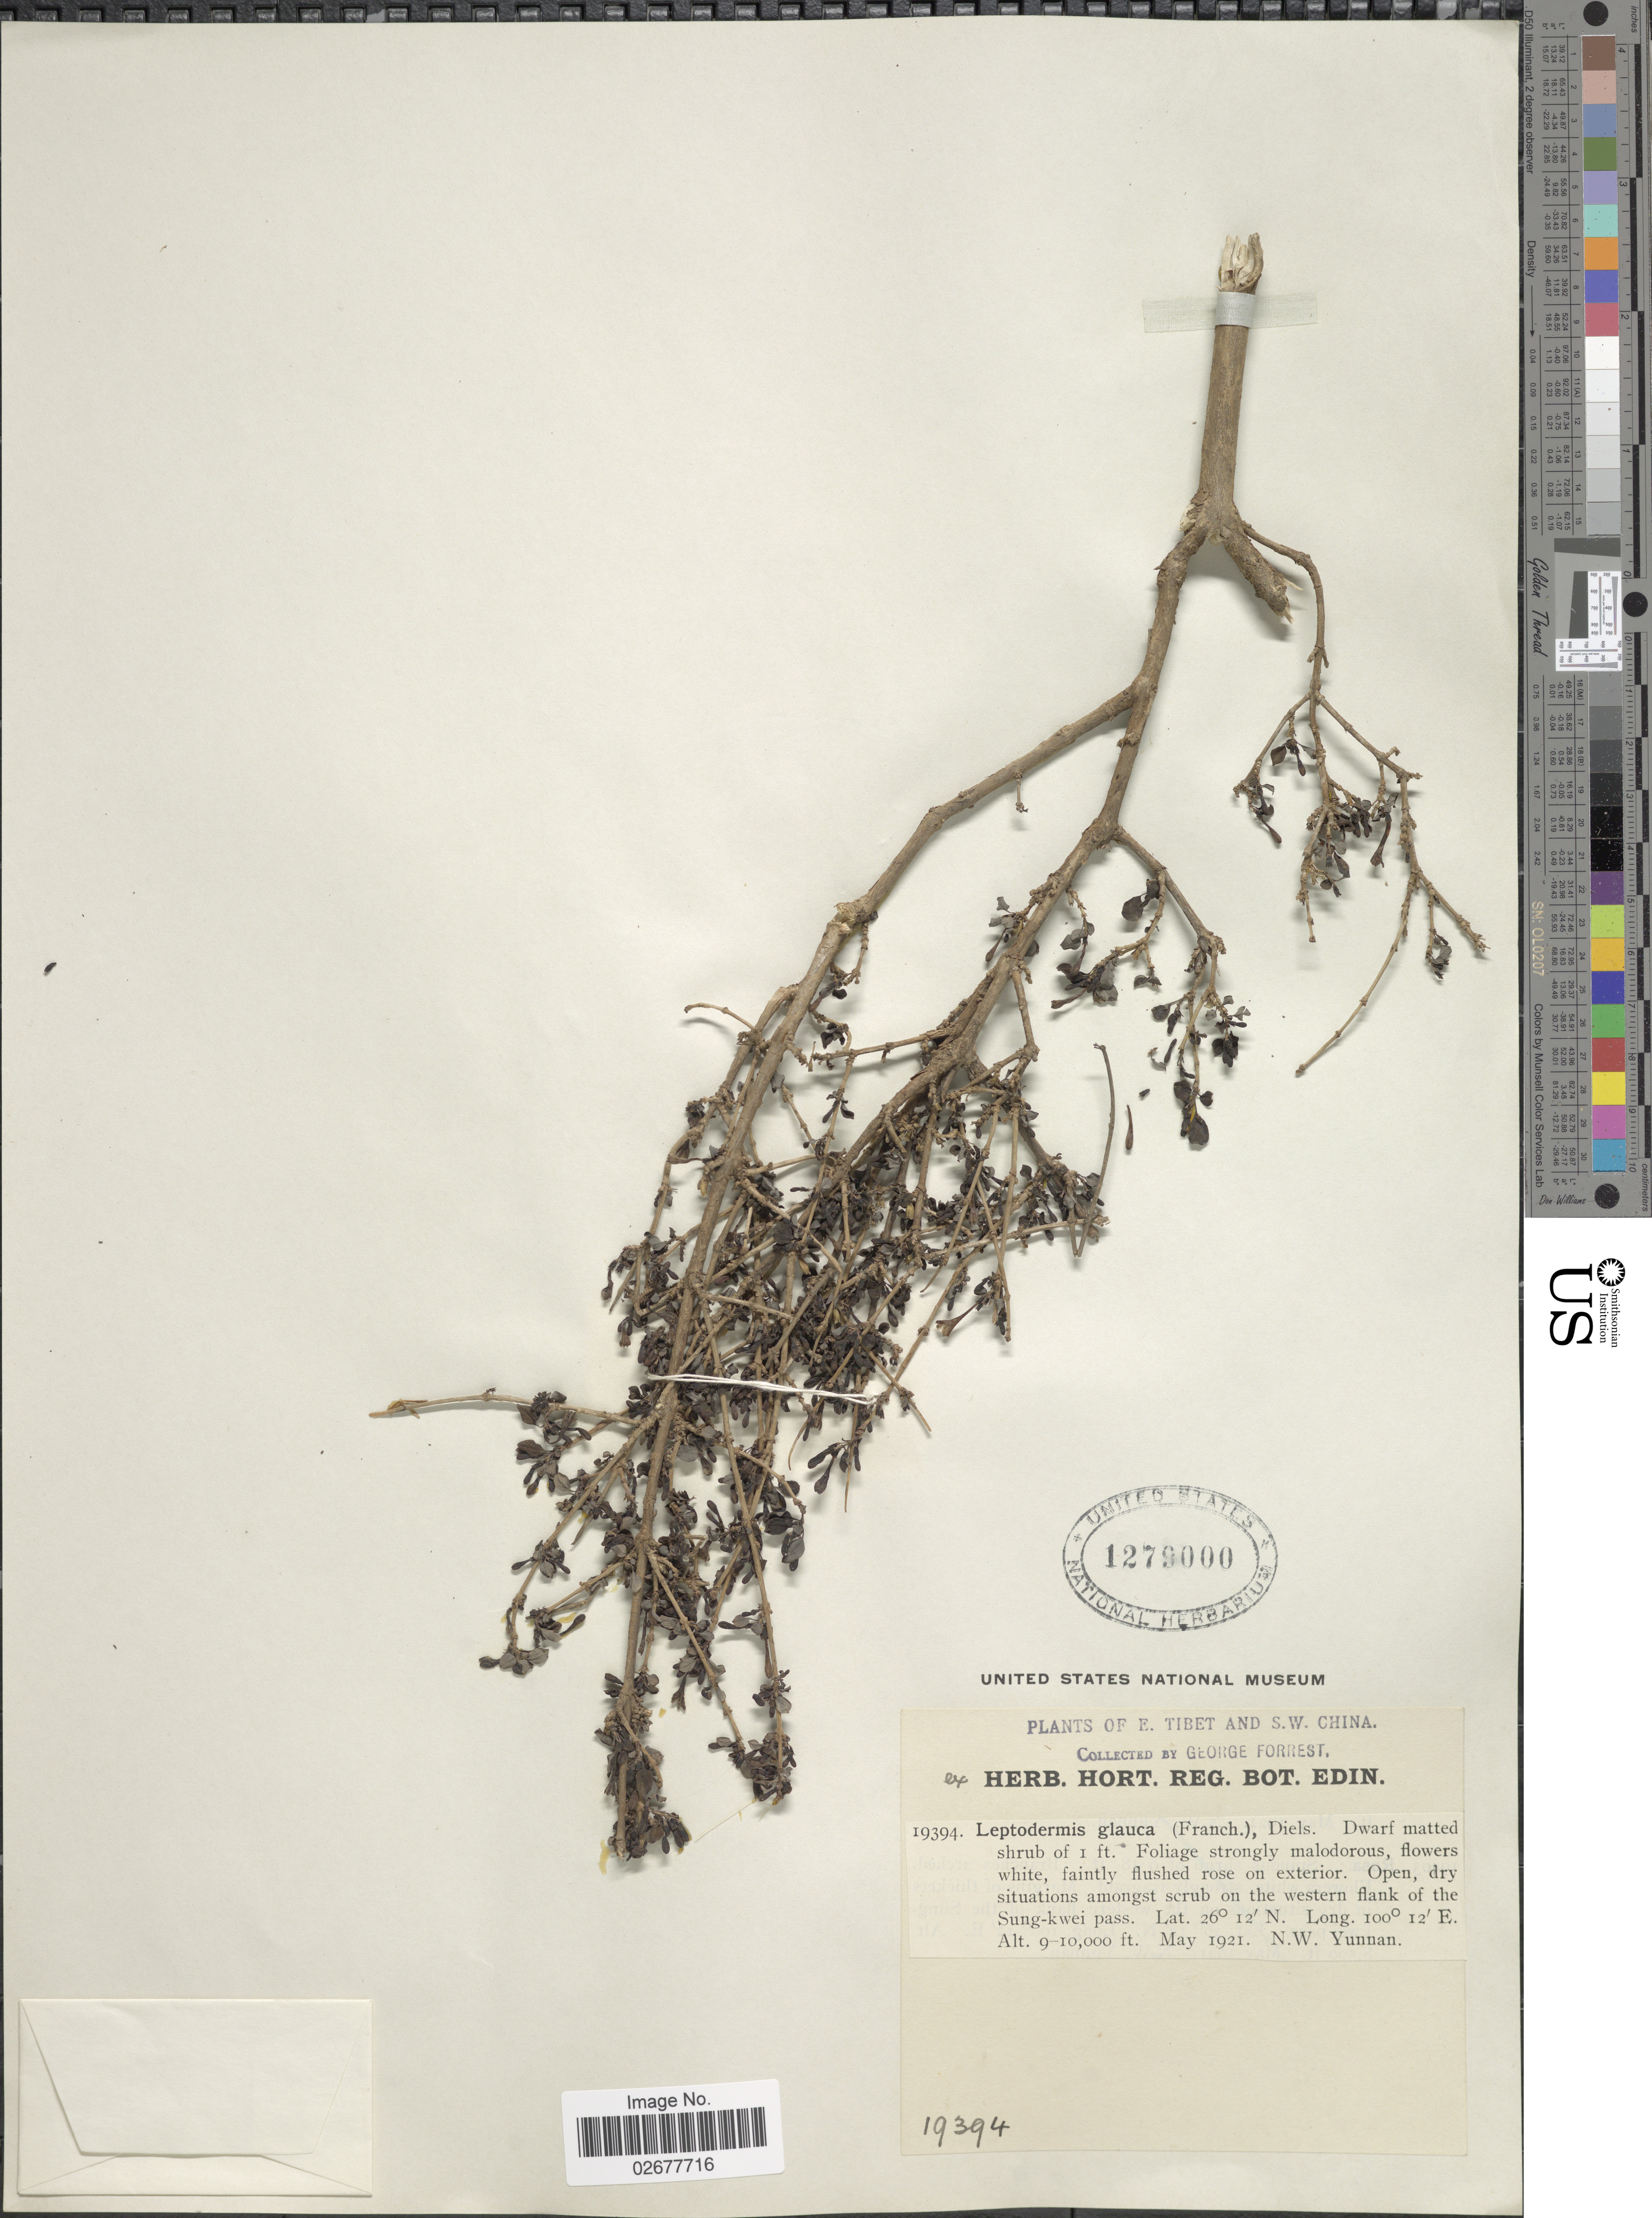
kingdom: Plantae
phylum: Tracheophyta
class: Magnoliopsida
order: Gentianales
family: Rubiaceae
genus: Leptodermis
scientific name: Leptodermis potanini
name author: Batalin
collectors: G. Forrest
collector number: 19394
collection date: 1921-05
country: China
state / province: Yunnan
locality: E. Tibet and S.W. China. On the western flank of the Sung-kwei pass. N.W. Yunnan.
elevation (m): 2743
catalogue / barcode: US 1279000